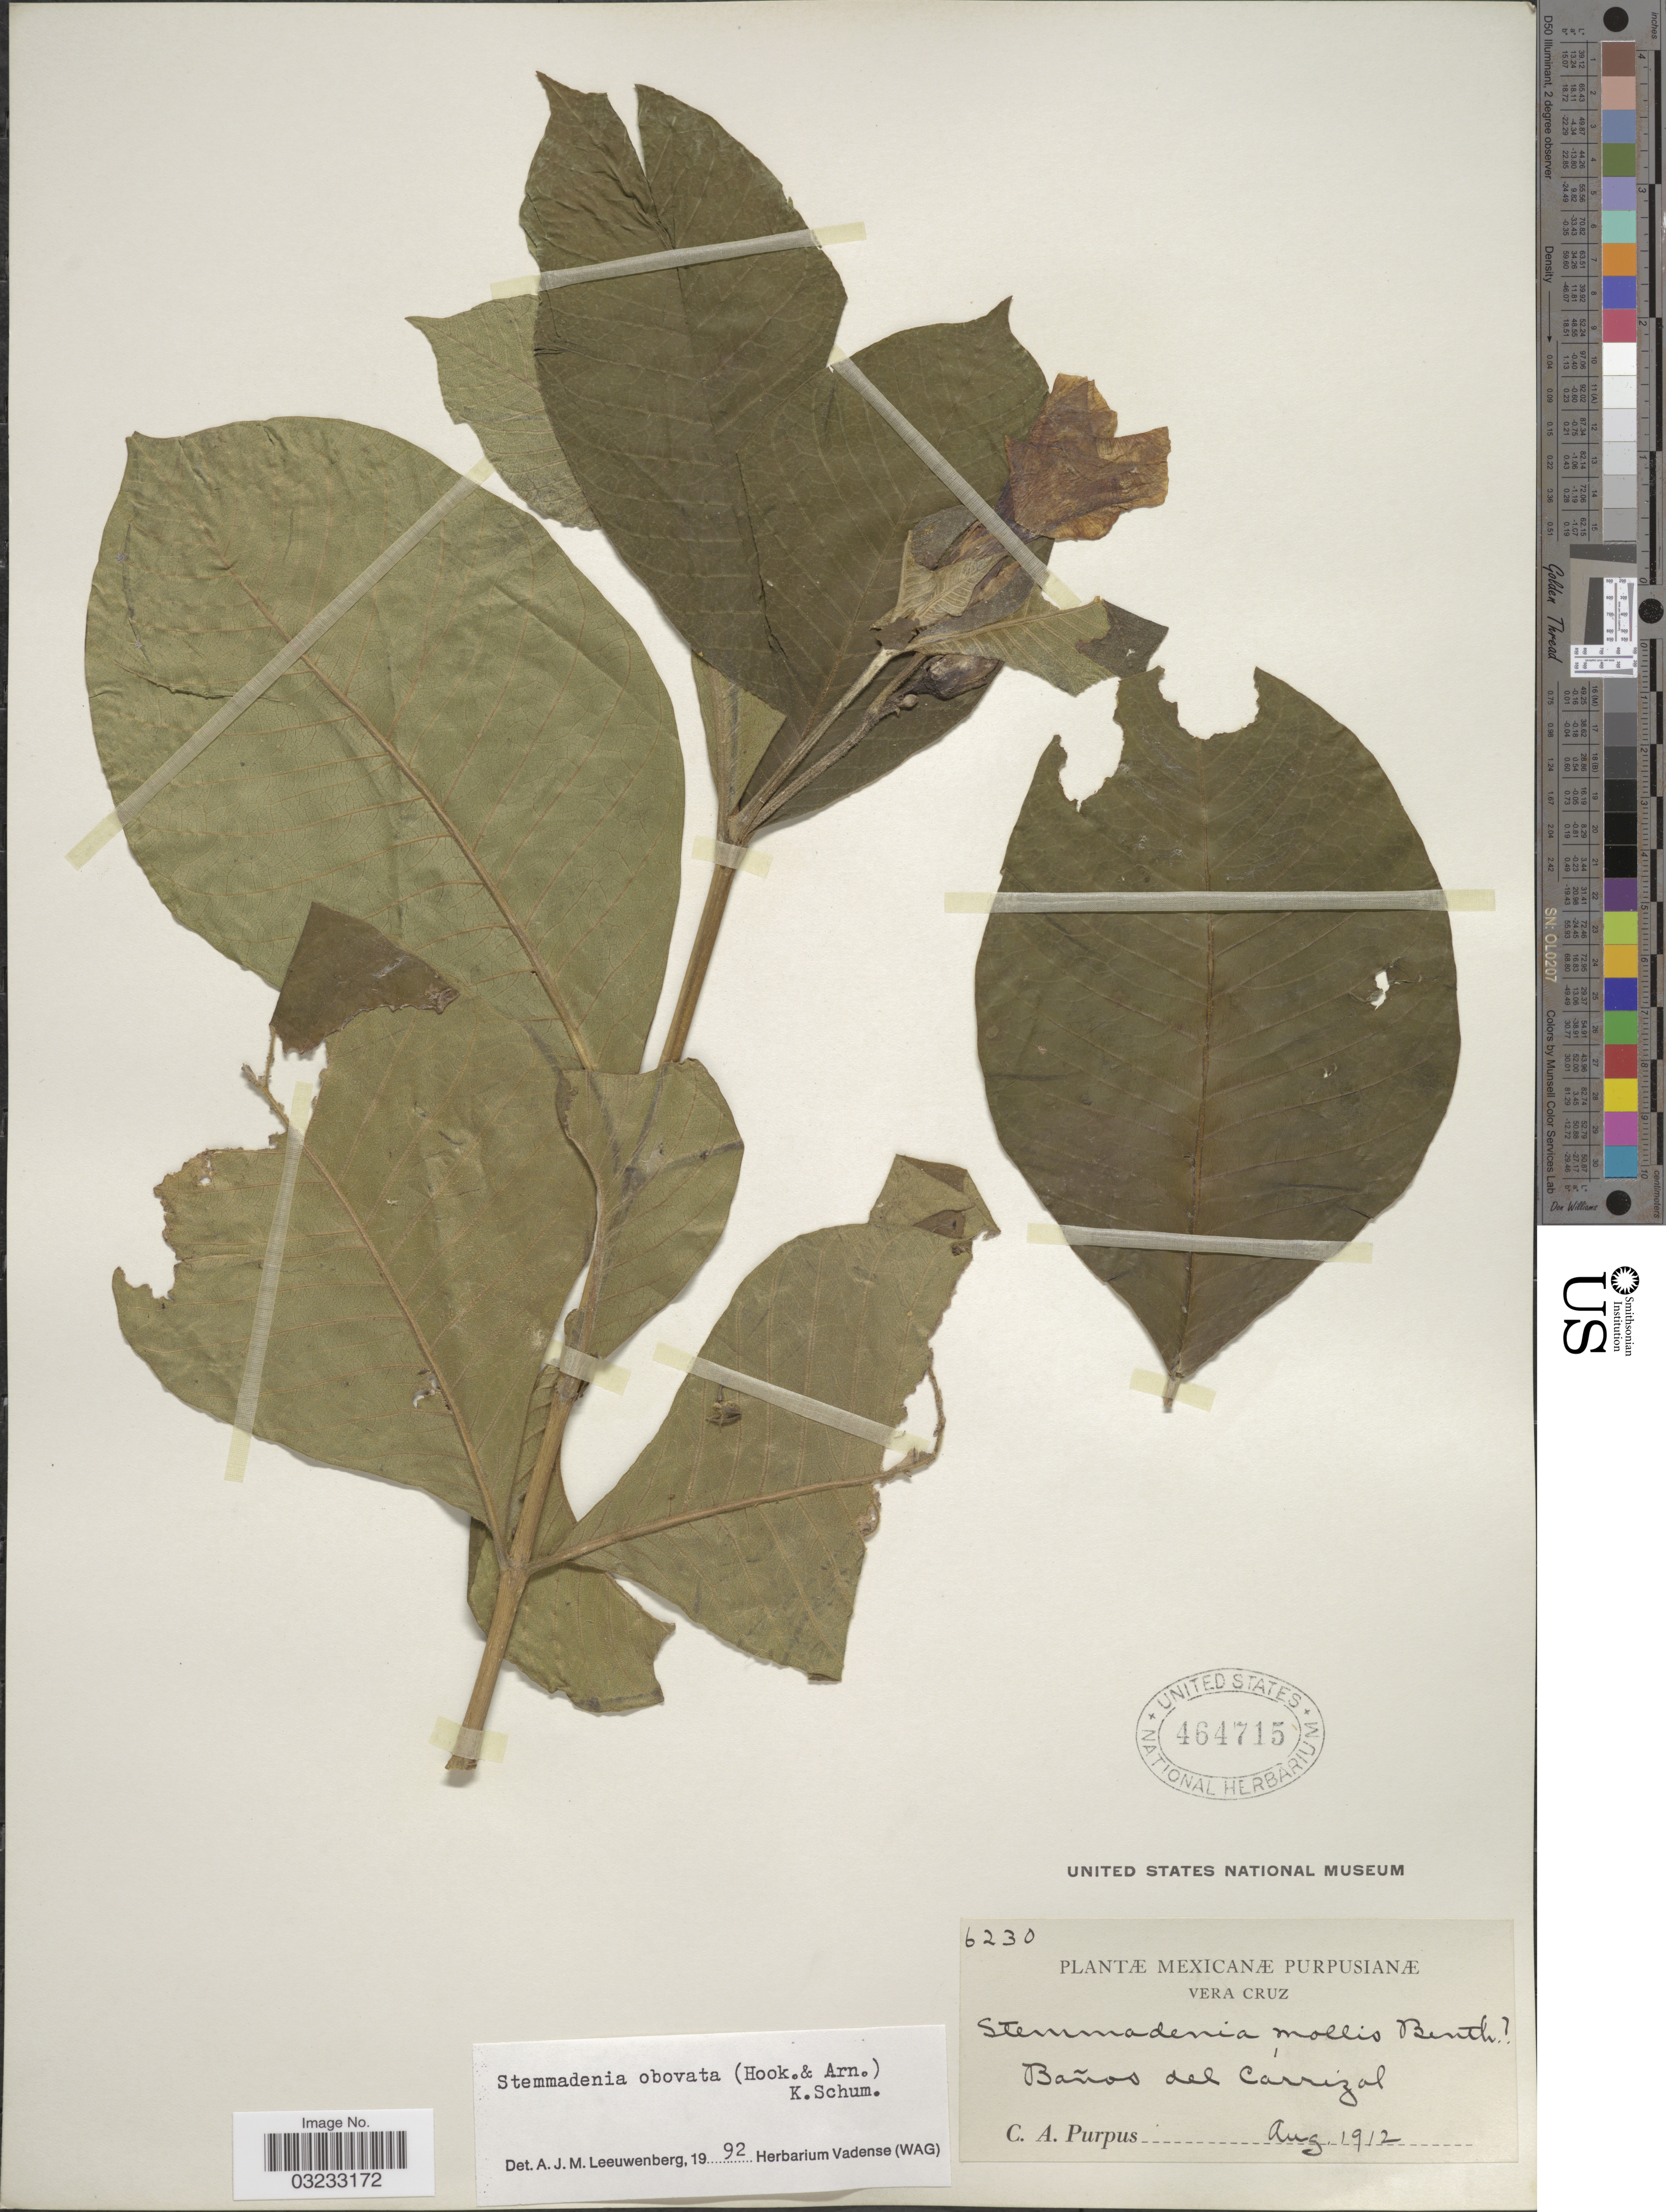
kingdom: Plantae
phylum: Tracheophyta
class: Magnoliopsida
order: Gentianales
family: Apocynaceae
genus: Stemmadenia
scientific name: Stemmadenia obovata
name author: (Hook. & Arn.) K. Schum.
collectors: C. A. Purpus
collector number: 6230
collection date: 1912-08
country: Mexico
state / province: Veracruz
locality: Mexicanæ Purpusianæ. Vera Cruz. Baños del Carrizal.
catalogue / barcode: US 464715